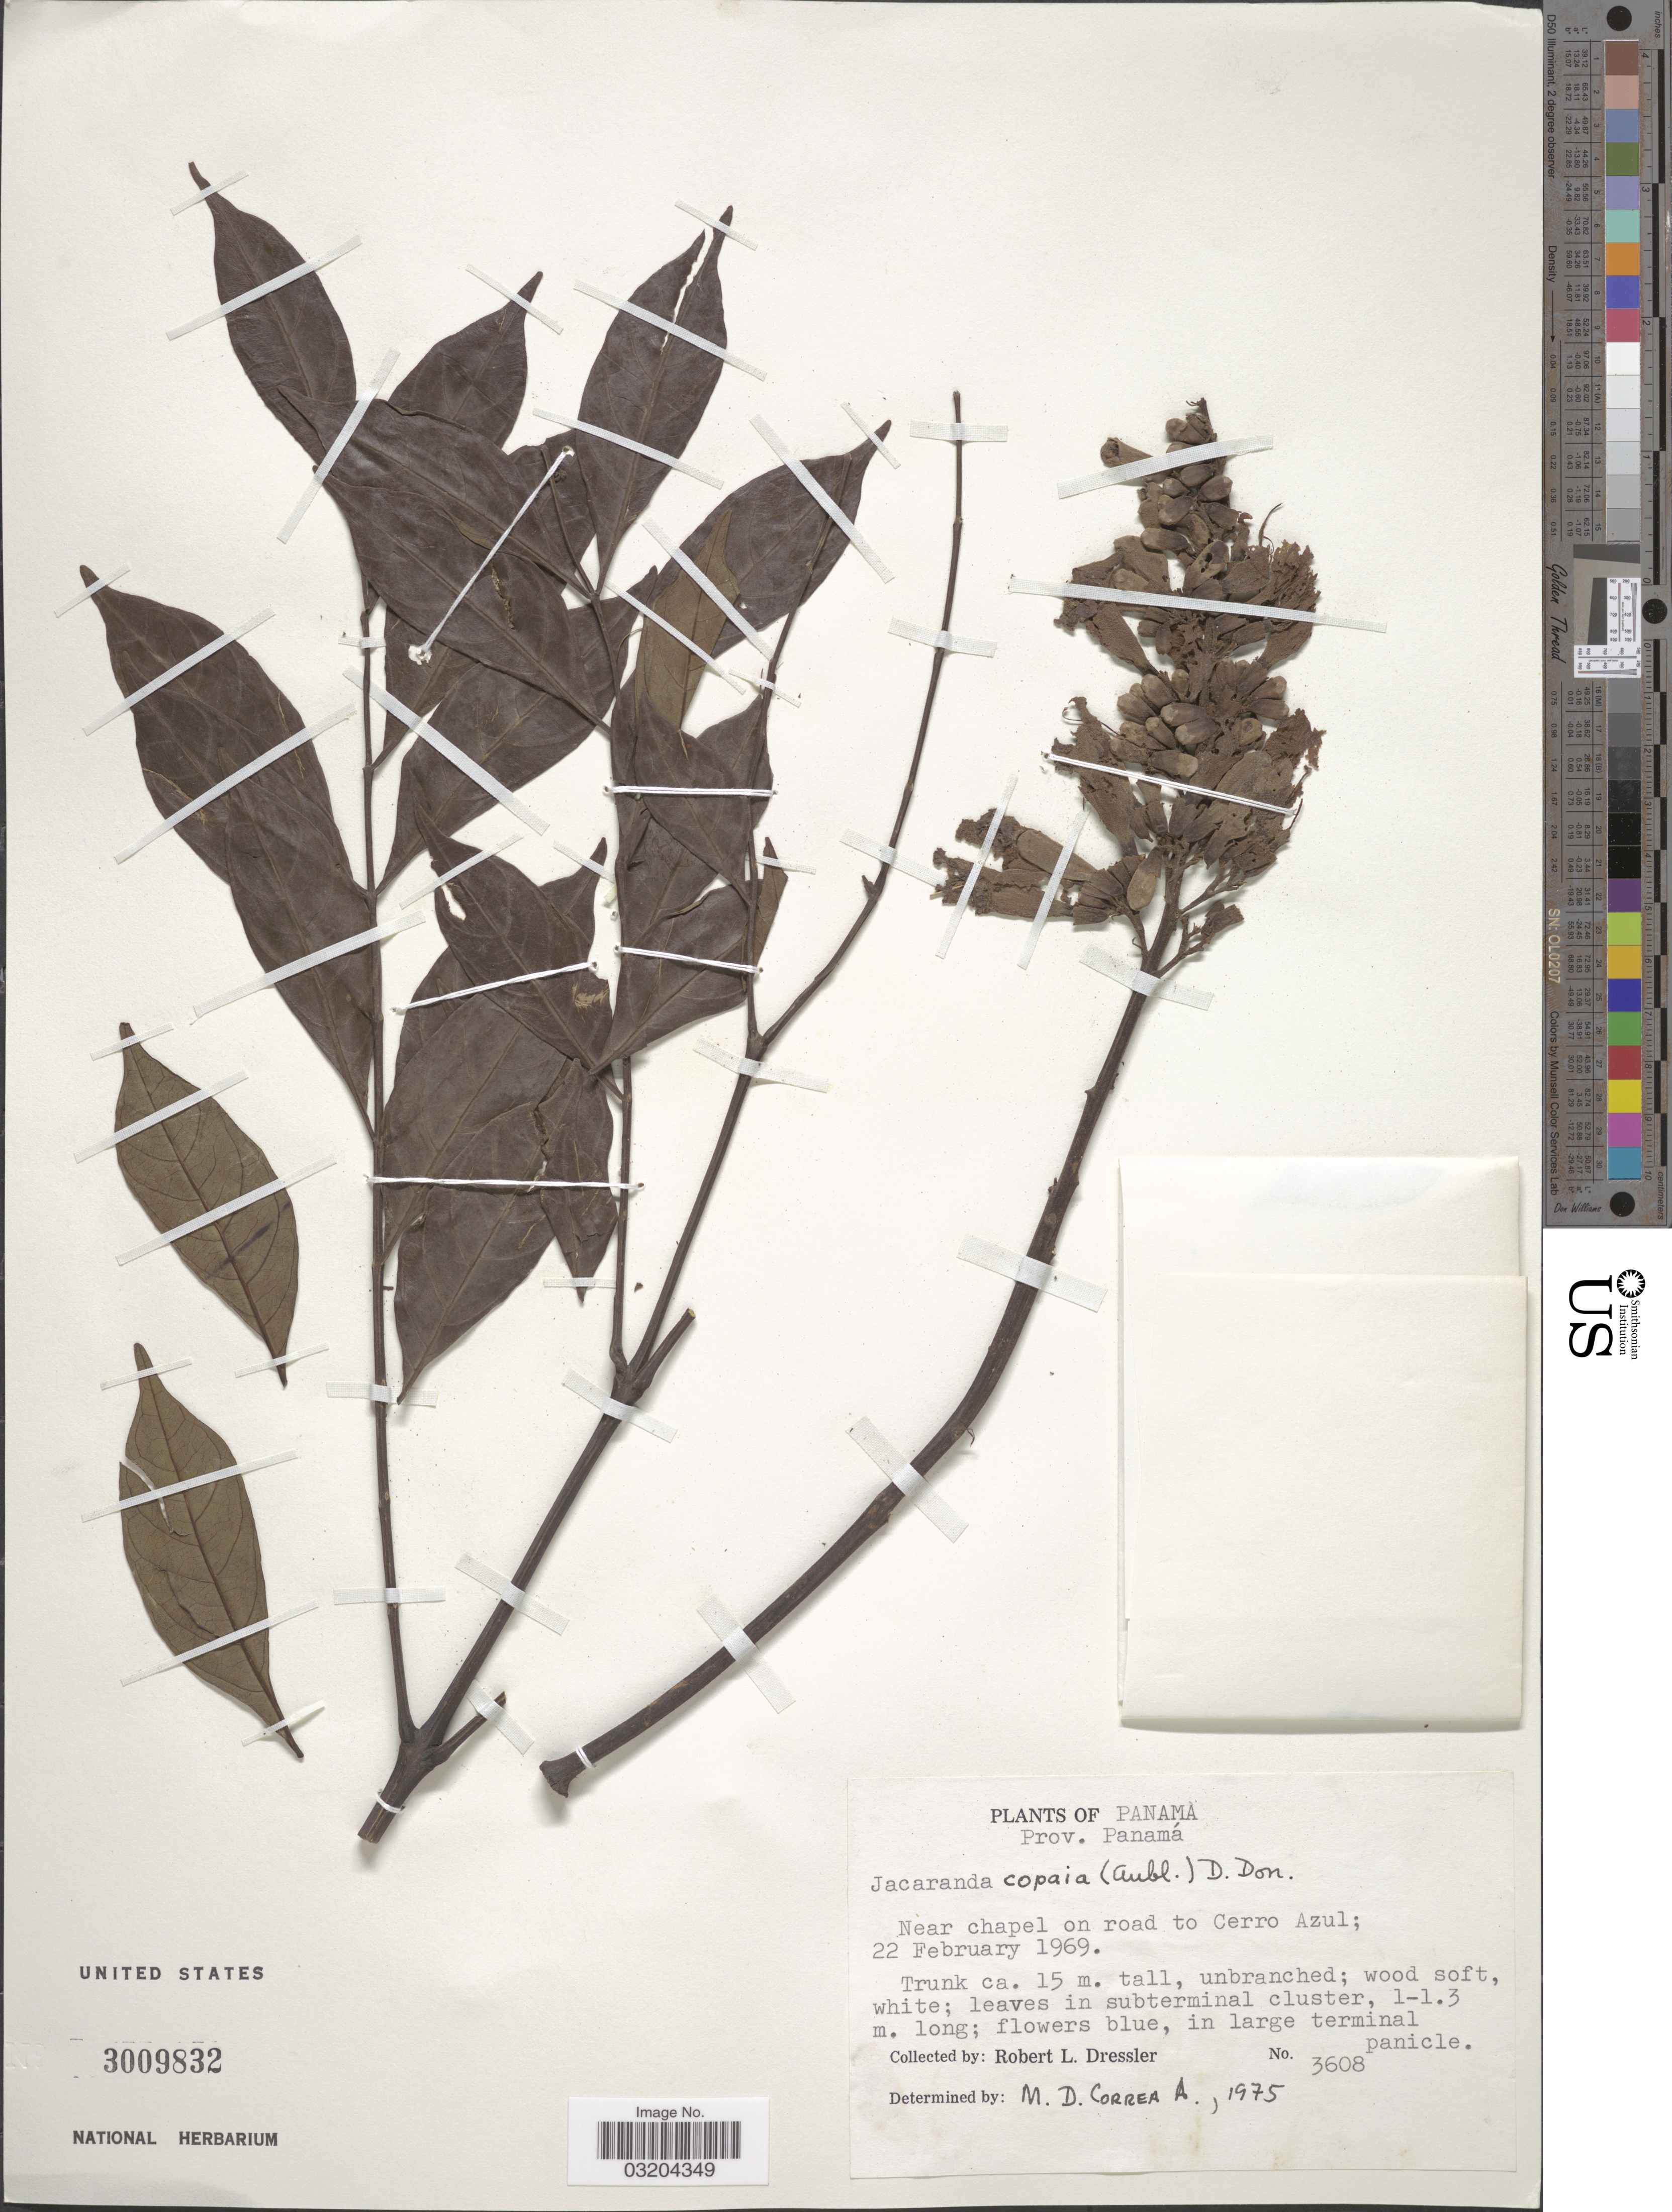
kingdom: Plantae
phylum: Tracheophyta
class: Magnoliopsida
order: Lamiales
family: Bignoniaceae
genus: Jacaranda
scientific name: Jacaranda copaia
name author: (Aubl.) D. Don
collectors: R. Dressler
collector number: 3608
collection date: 1969-02-22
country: Panama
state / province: Panamá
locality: Near chapel on road to Cerro Azul.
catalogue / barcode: US 3009832